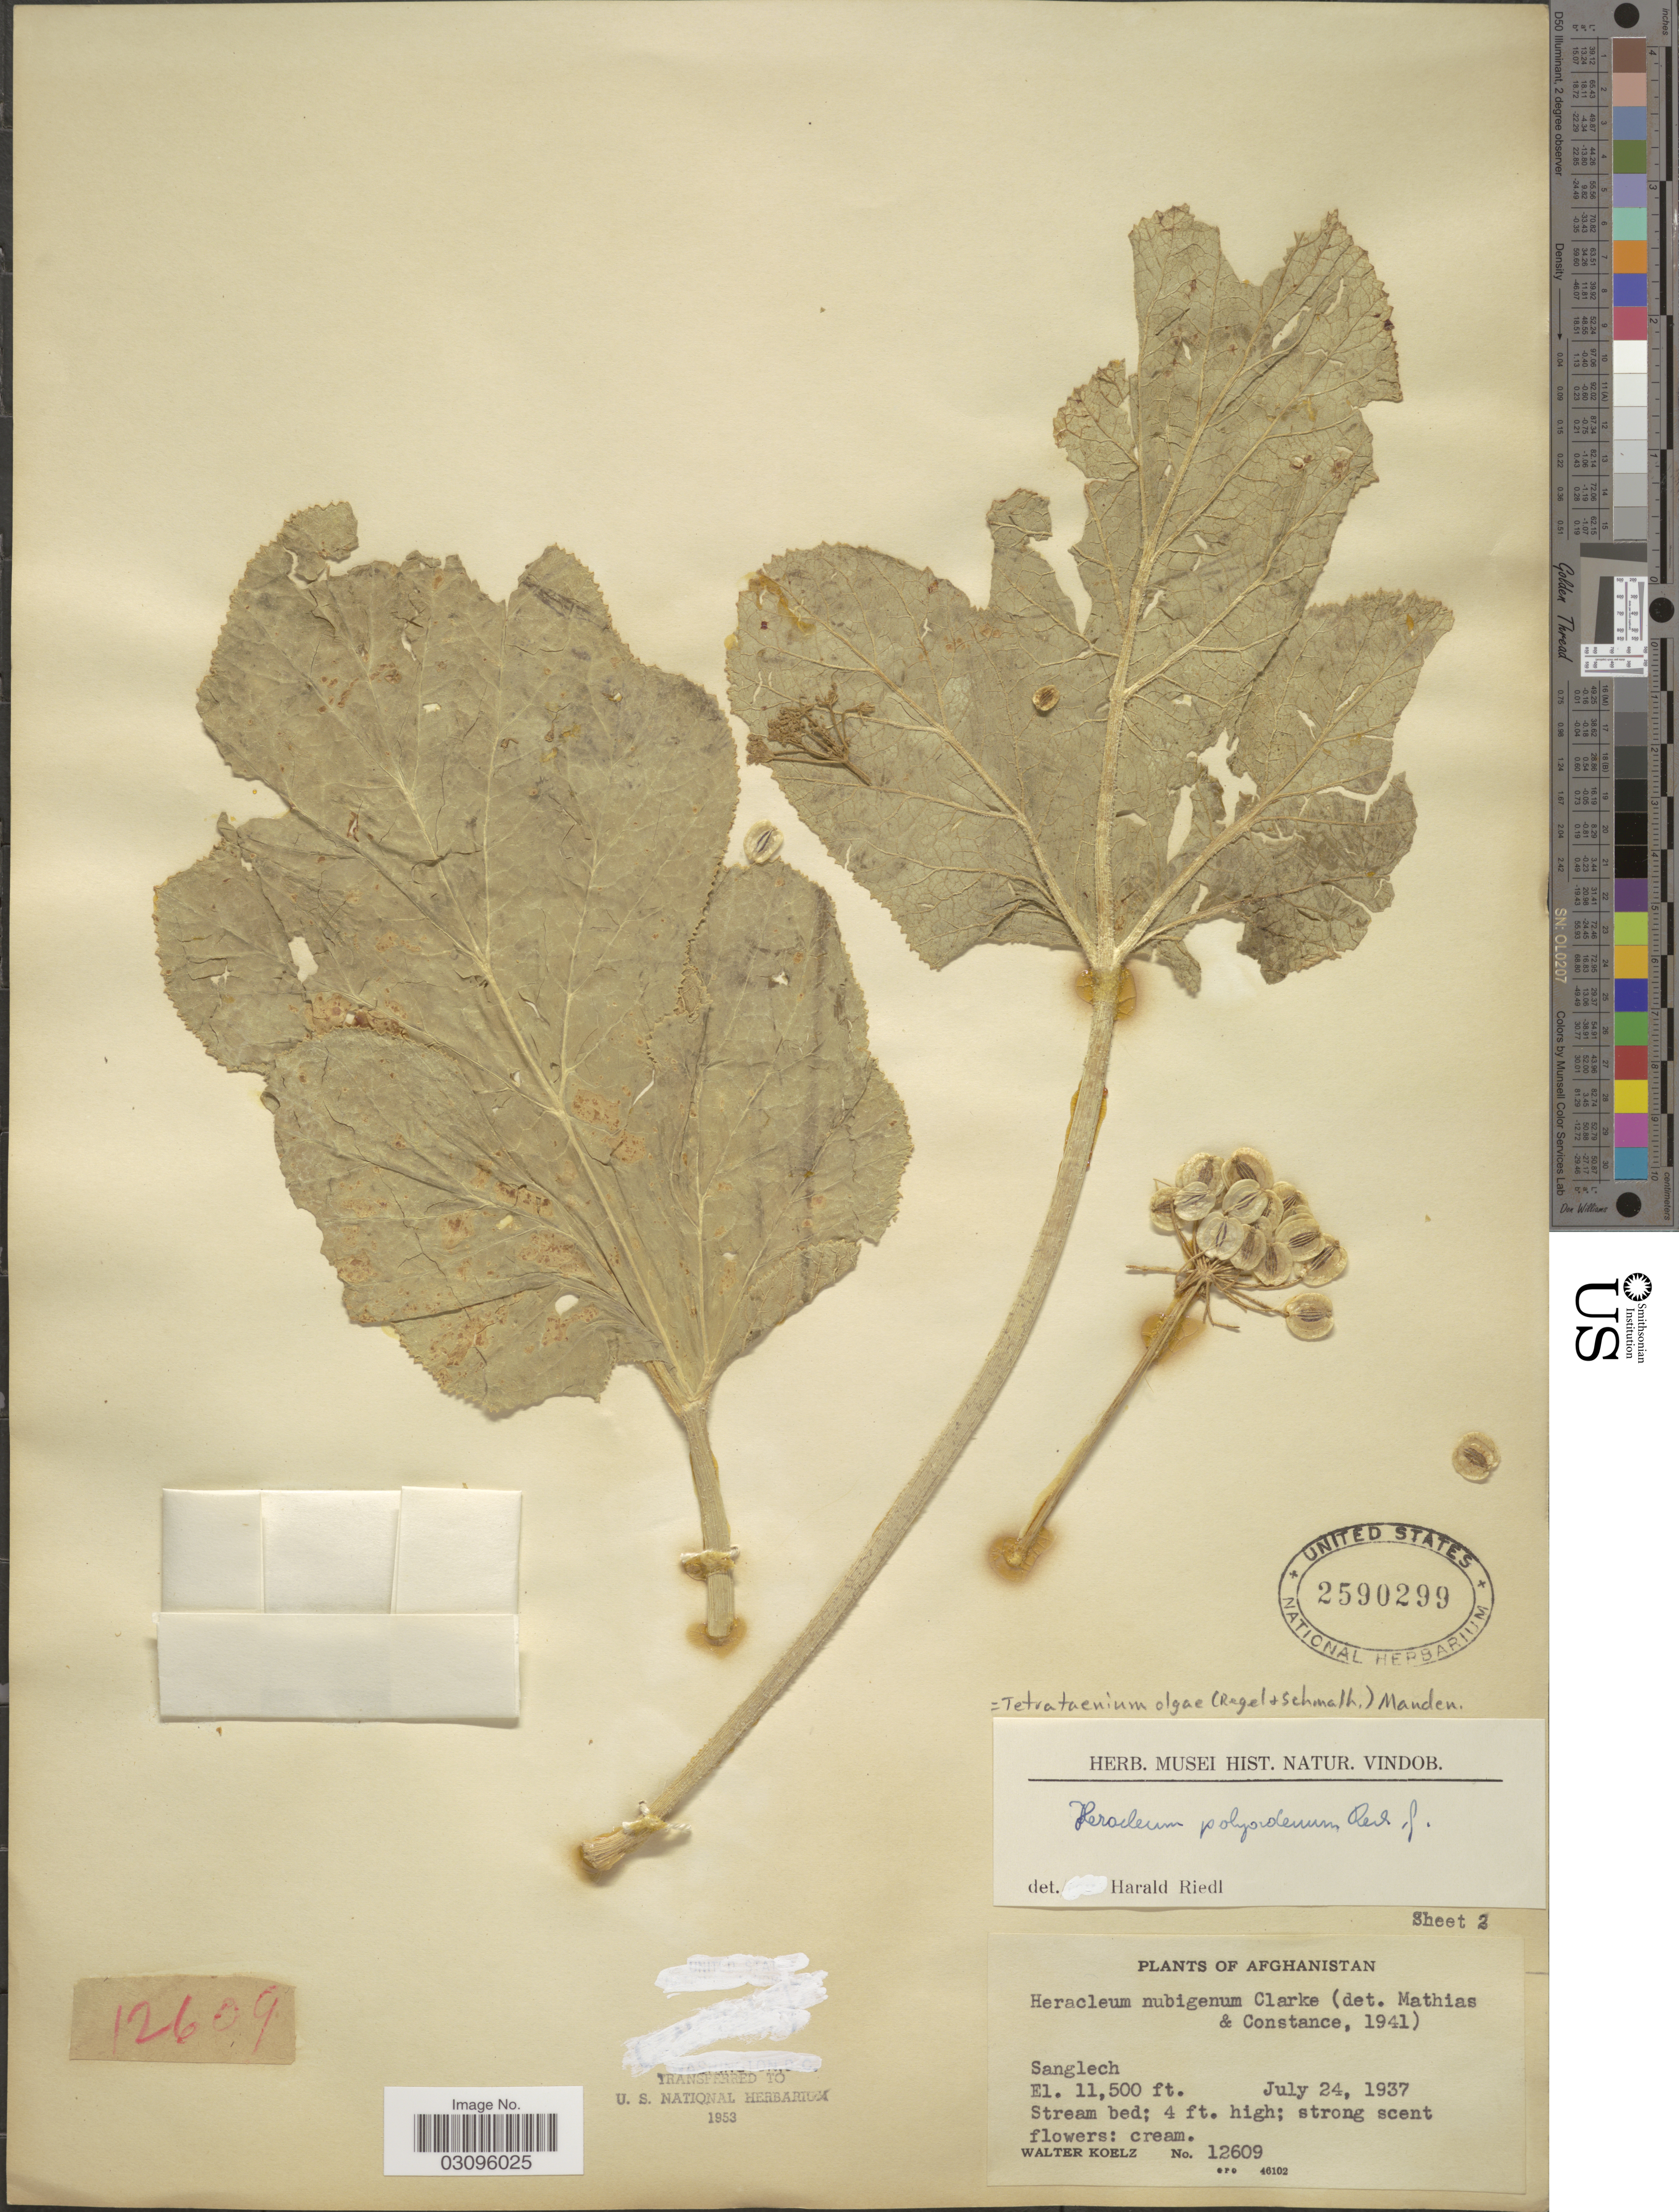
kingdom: Plantae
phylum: Tracheophyta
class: Magnoliopsida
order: Apiales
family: Apiaceae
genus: Tetrataenium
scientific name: Tetrataenium olgae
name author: (Regel & Schmalh.) Manden.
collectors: W. N. Koelz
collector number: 12609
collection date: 1937-07-24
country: Afghanistan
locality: Sanglech.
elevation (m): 3505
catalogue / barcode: US 2590299